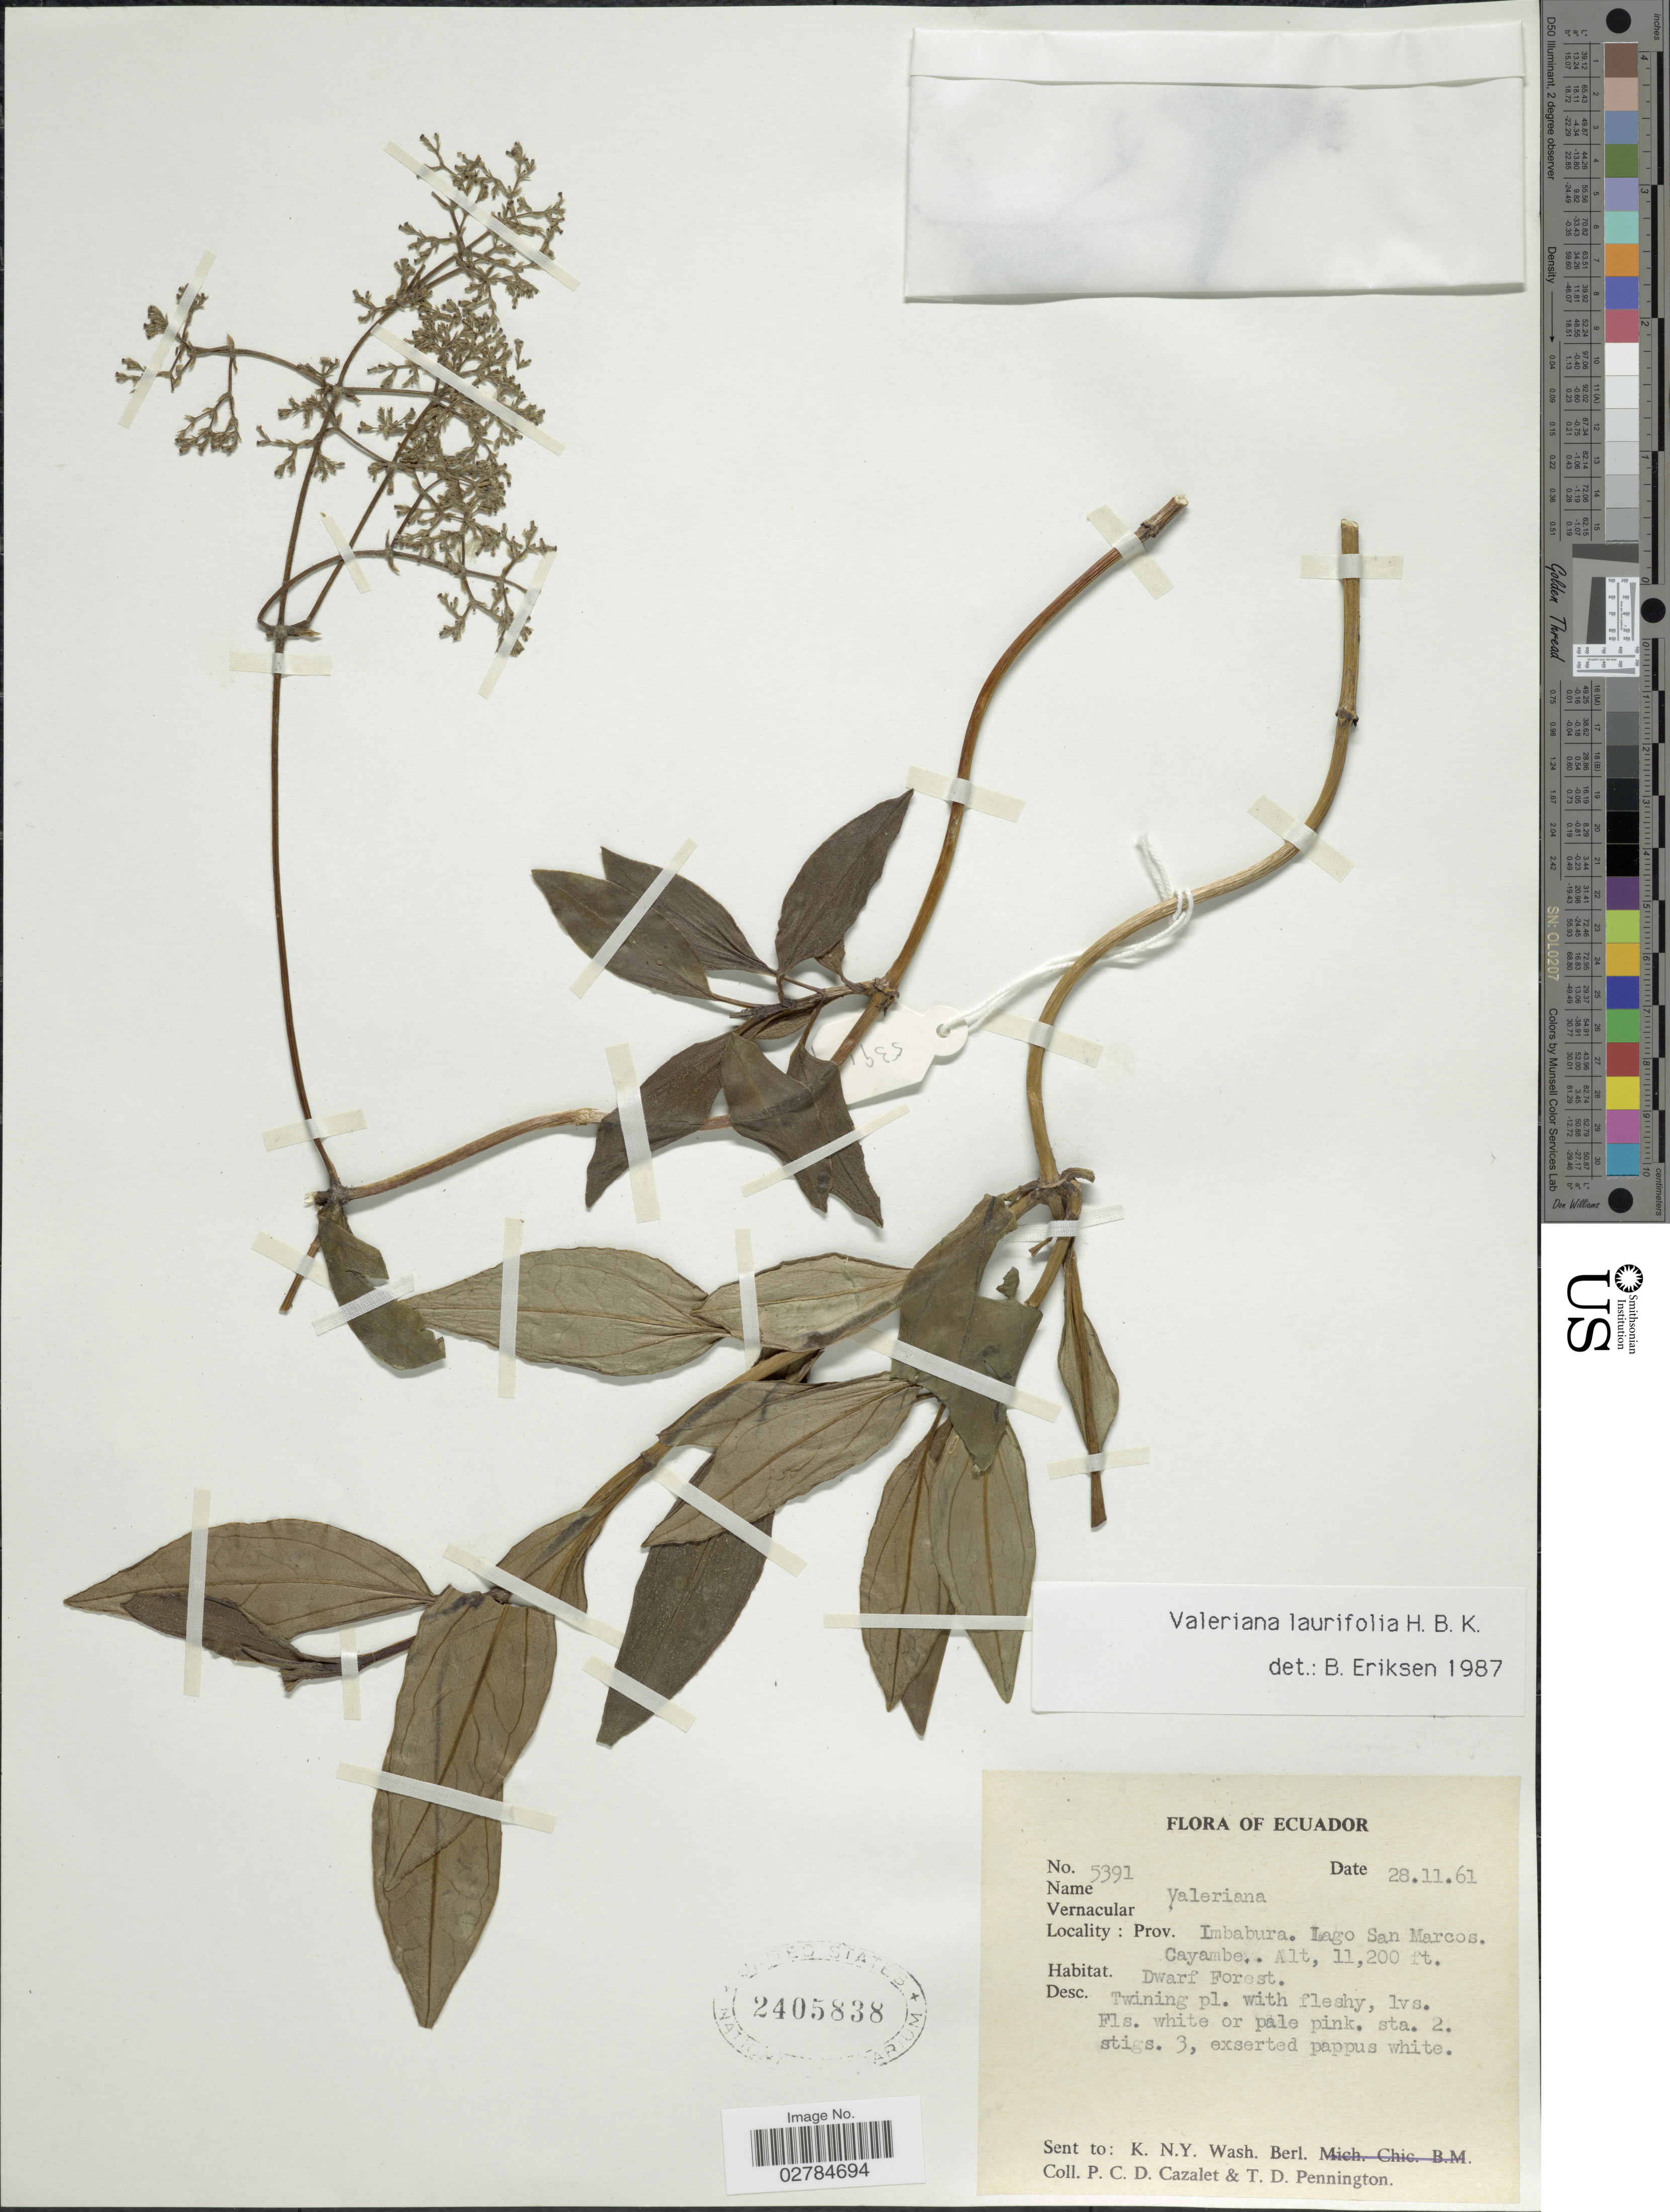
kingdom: Plantae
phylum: Tracheophyta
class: Magnoliopsida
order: Dipsacales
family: Caprifoliaceae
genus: Valeriana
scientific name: Valeriana laurifolia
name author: Kunth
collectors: P. C. D. Cazalet & T. D. Pennington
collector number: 5391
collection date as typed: Transcribed d/m/y: 28/11/61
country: Ecuador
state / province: Imbabura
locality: Prov. Imbabura. Lago San Marcos. Cayambe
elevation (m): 3414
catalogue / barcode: US 2405838